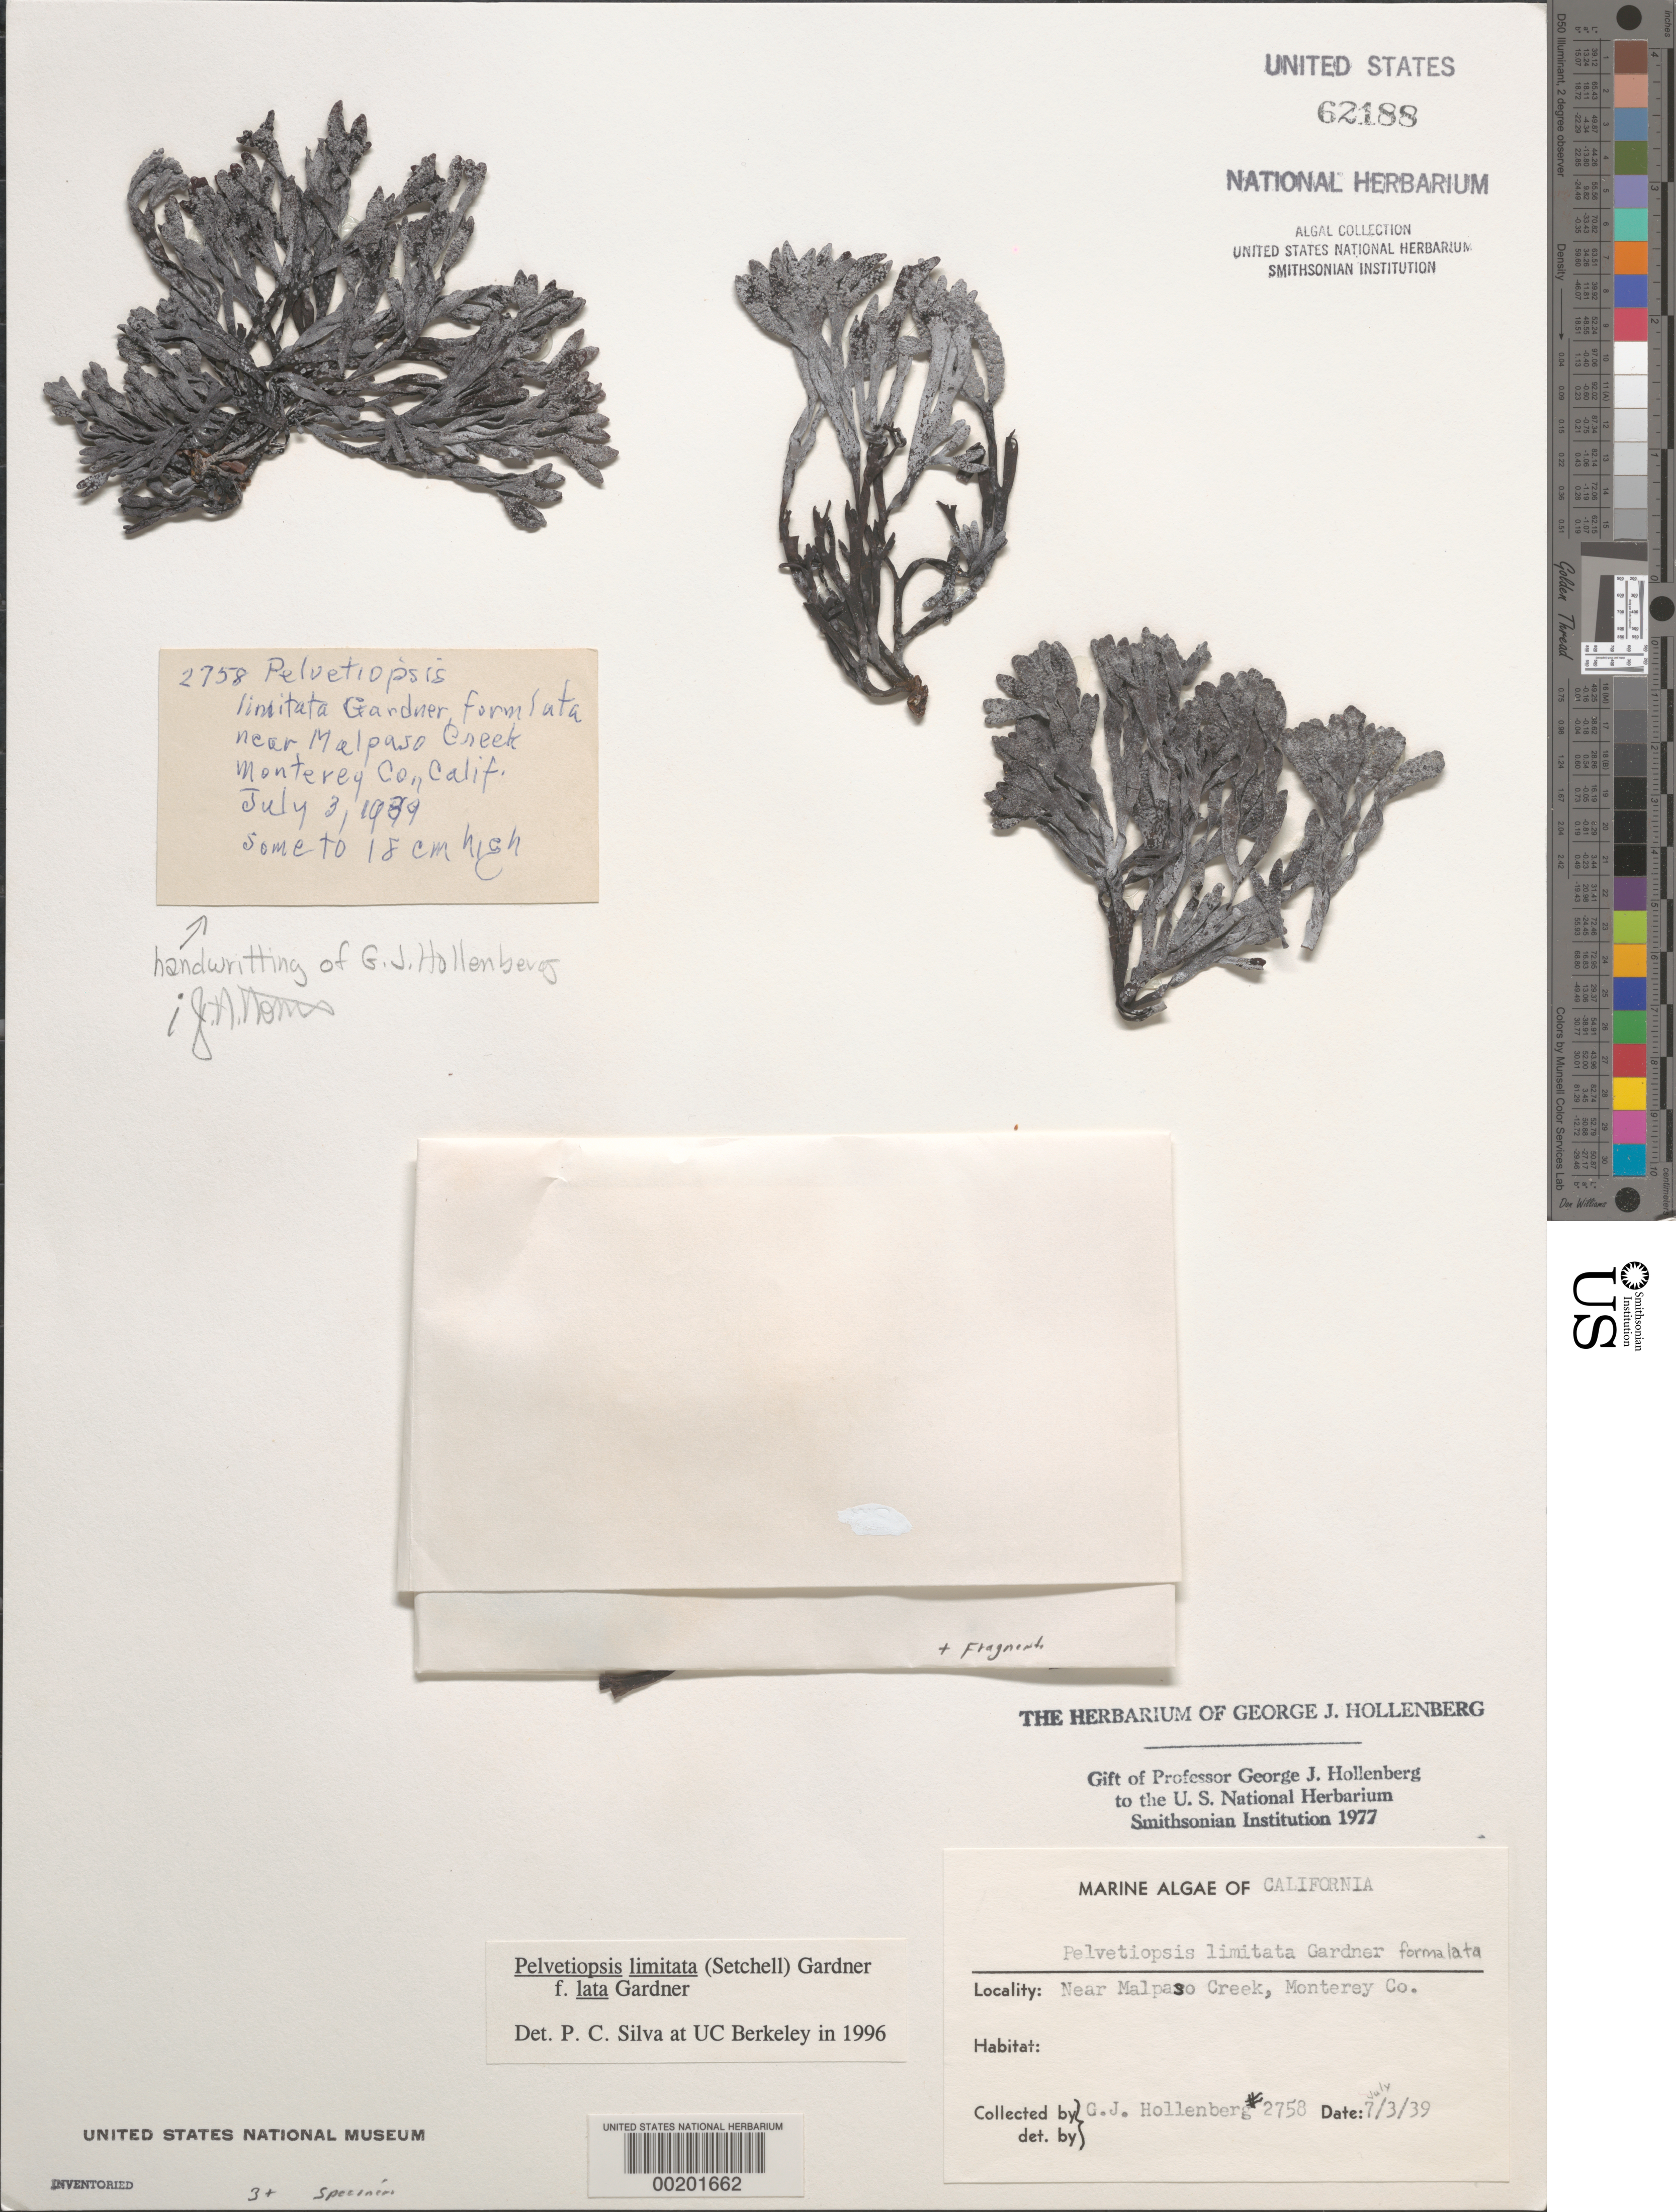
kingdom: Chromista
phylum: Ochrophyta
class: Phaeophyceae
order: Fucales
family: Fucaceae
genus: Pelvetiopsis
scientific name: Pelvetiopsis limitata f. lata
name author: N.L. Gardner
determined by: Silva, P. C.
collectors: G. Hollenberg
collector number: GJH 2758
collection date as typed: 03 Jul 1939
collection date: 1939-07-03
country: United States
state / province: California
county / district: Monterey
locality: Near Malpaso Creek, south of Carmel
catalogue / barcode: US 62188